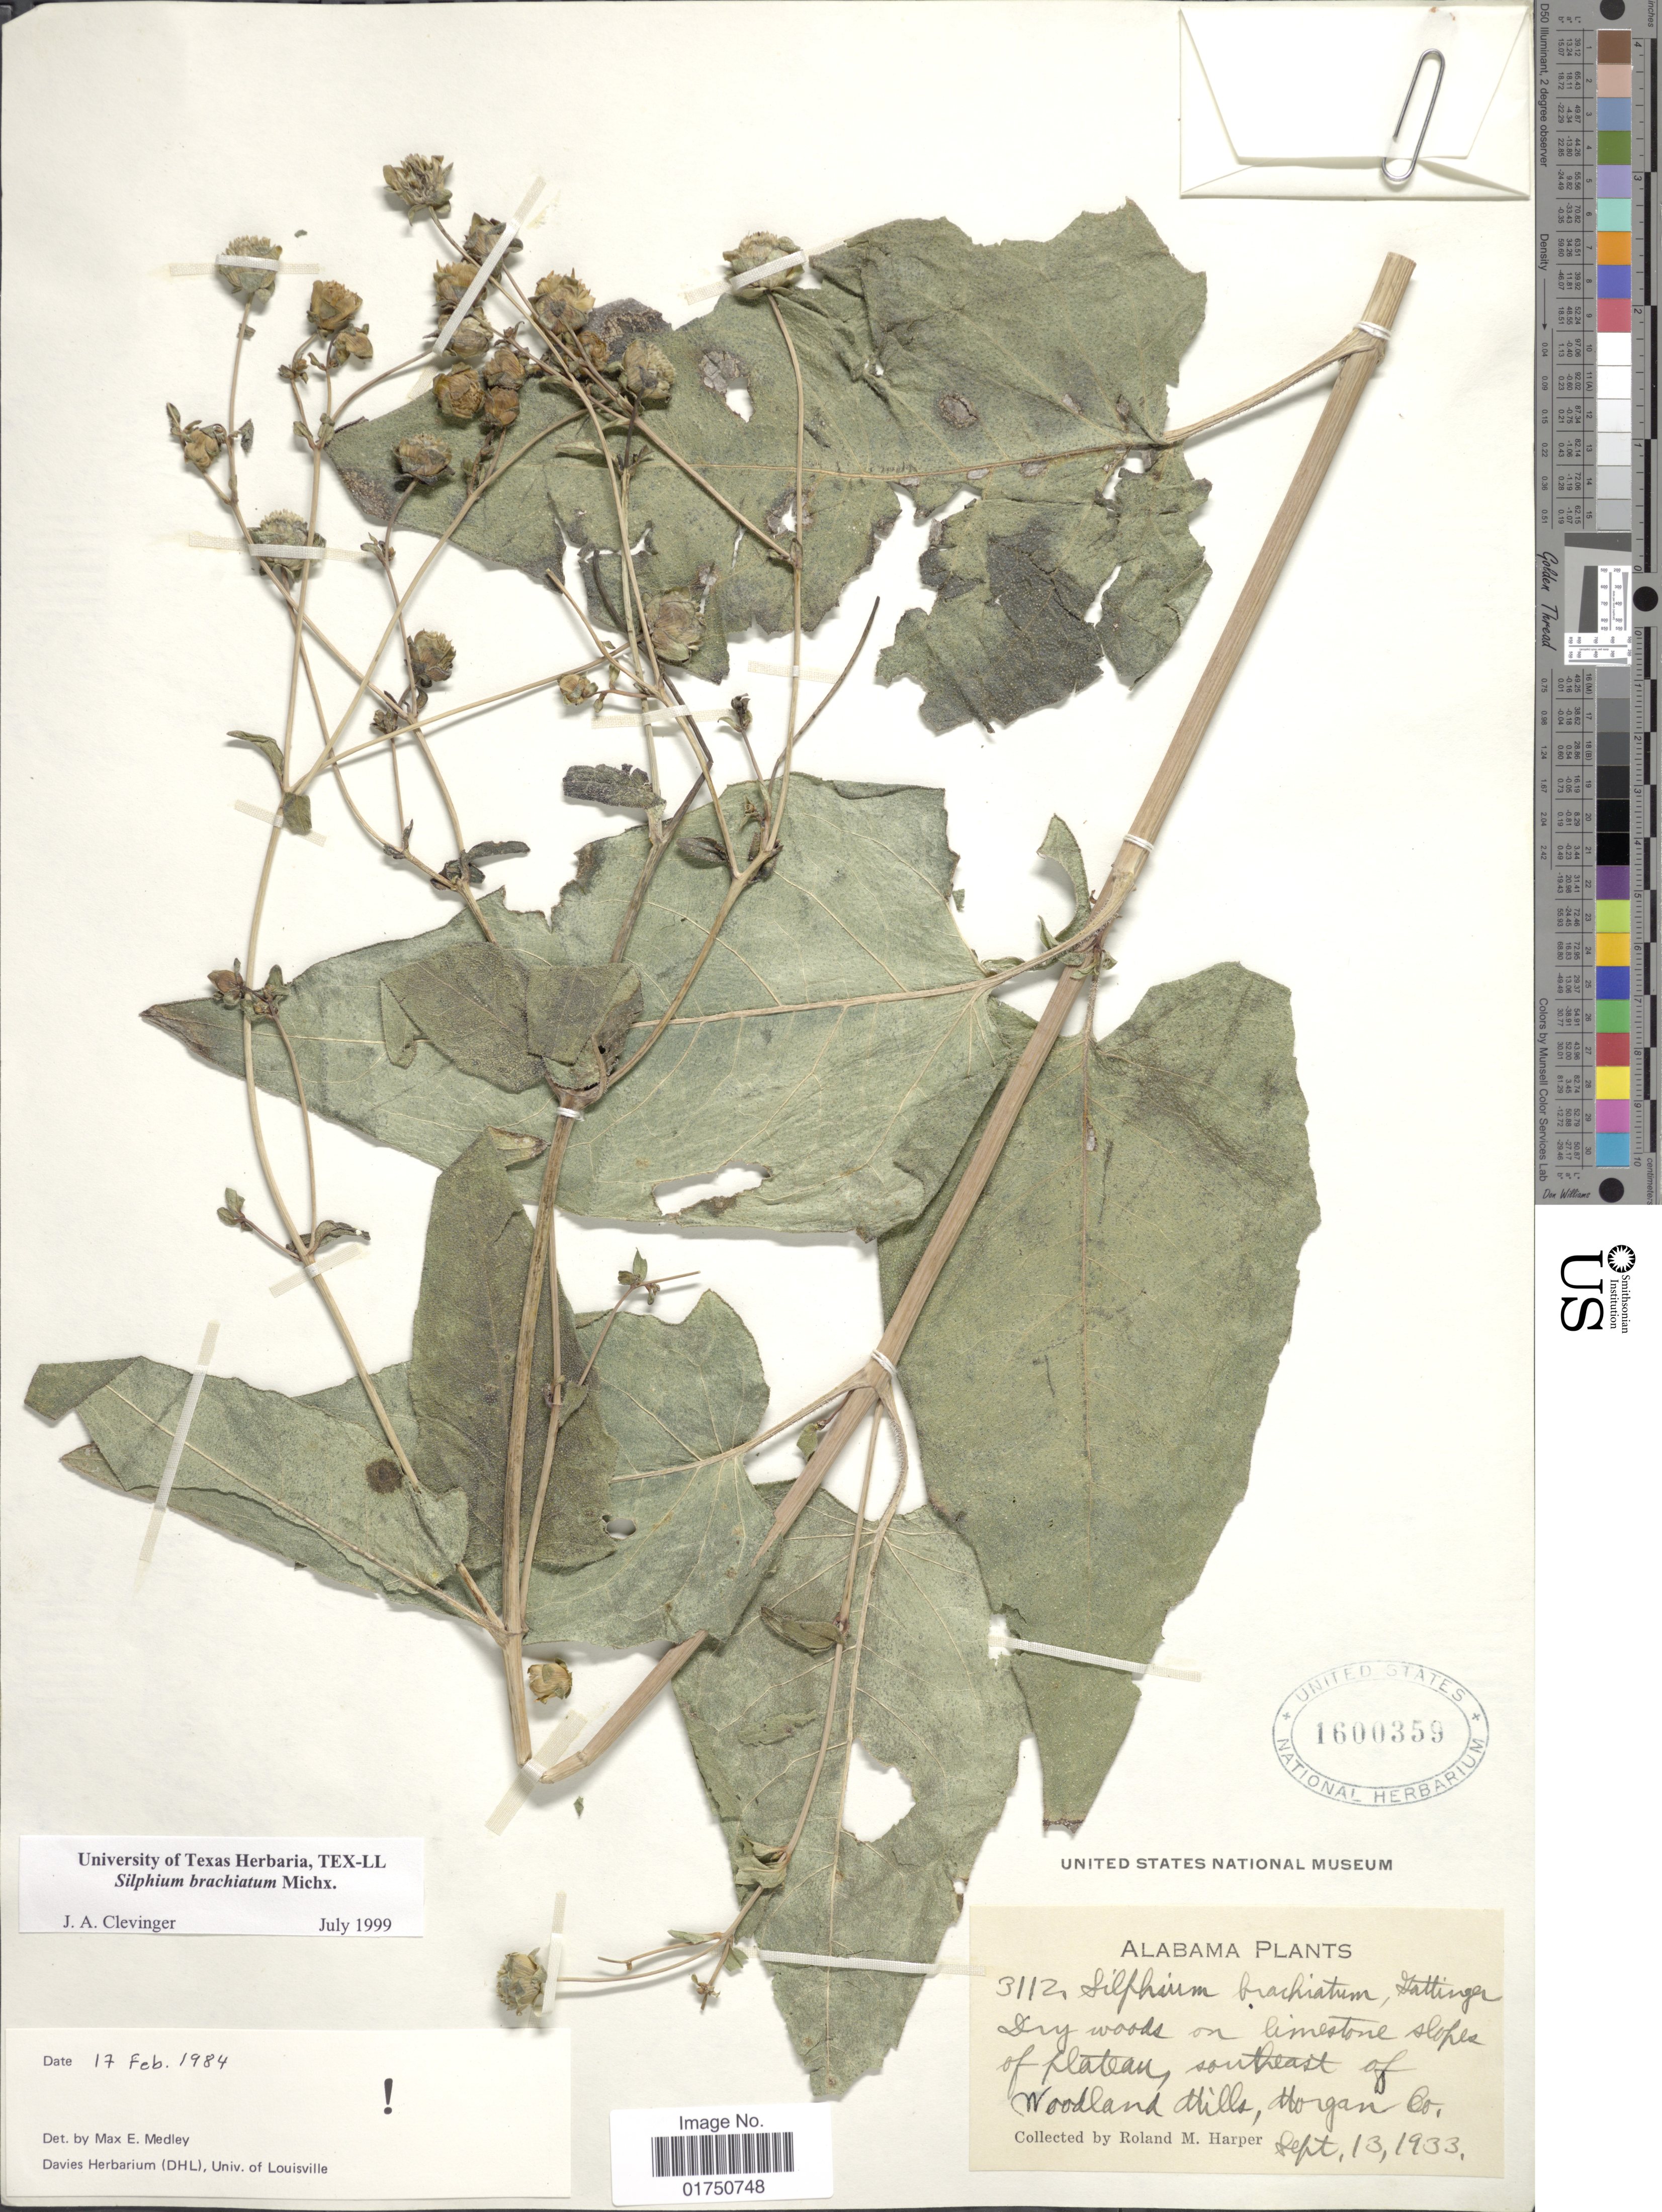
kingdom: Plantae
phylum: Tracheophyta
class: Magnoliopsida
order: Asterales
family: Asteraceae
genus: Silphium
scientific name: Silphium brachiatum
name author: Michx.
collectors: R. M. Harper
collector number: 3112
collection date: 1933-09-13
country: United States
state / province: Alabama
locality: Dry woods on limestone slopes of plateau, southeast of Woodland Hills, Morgan Co.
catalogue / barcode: US 1600359